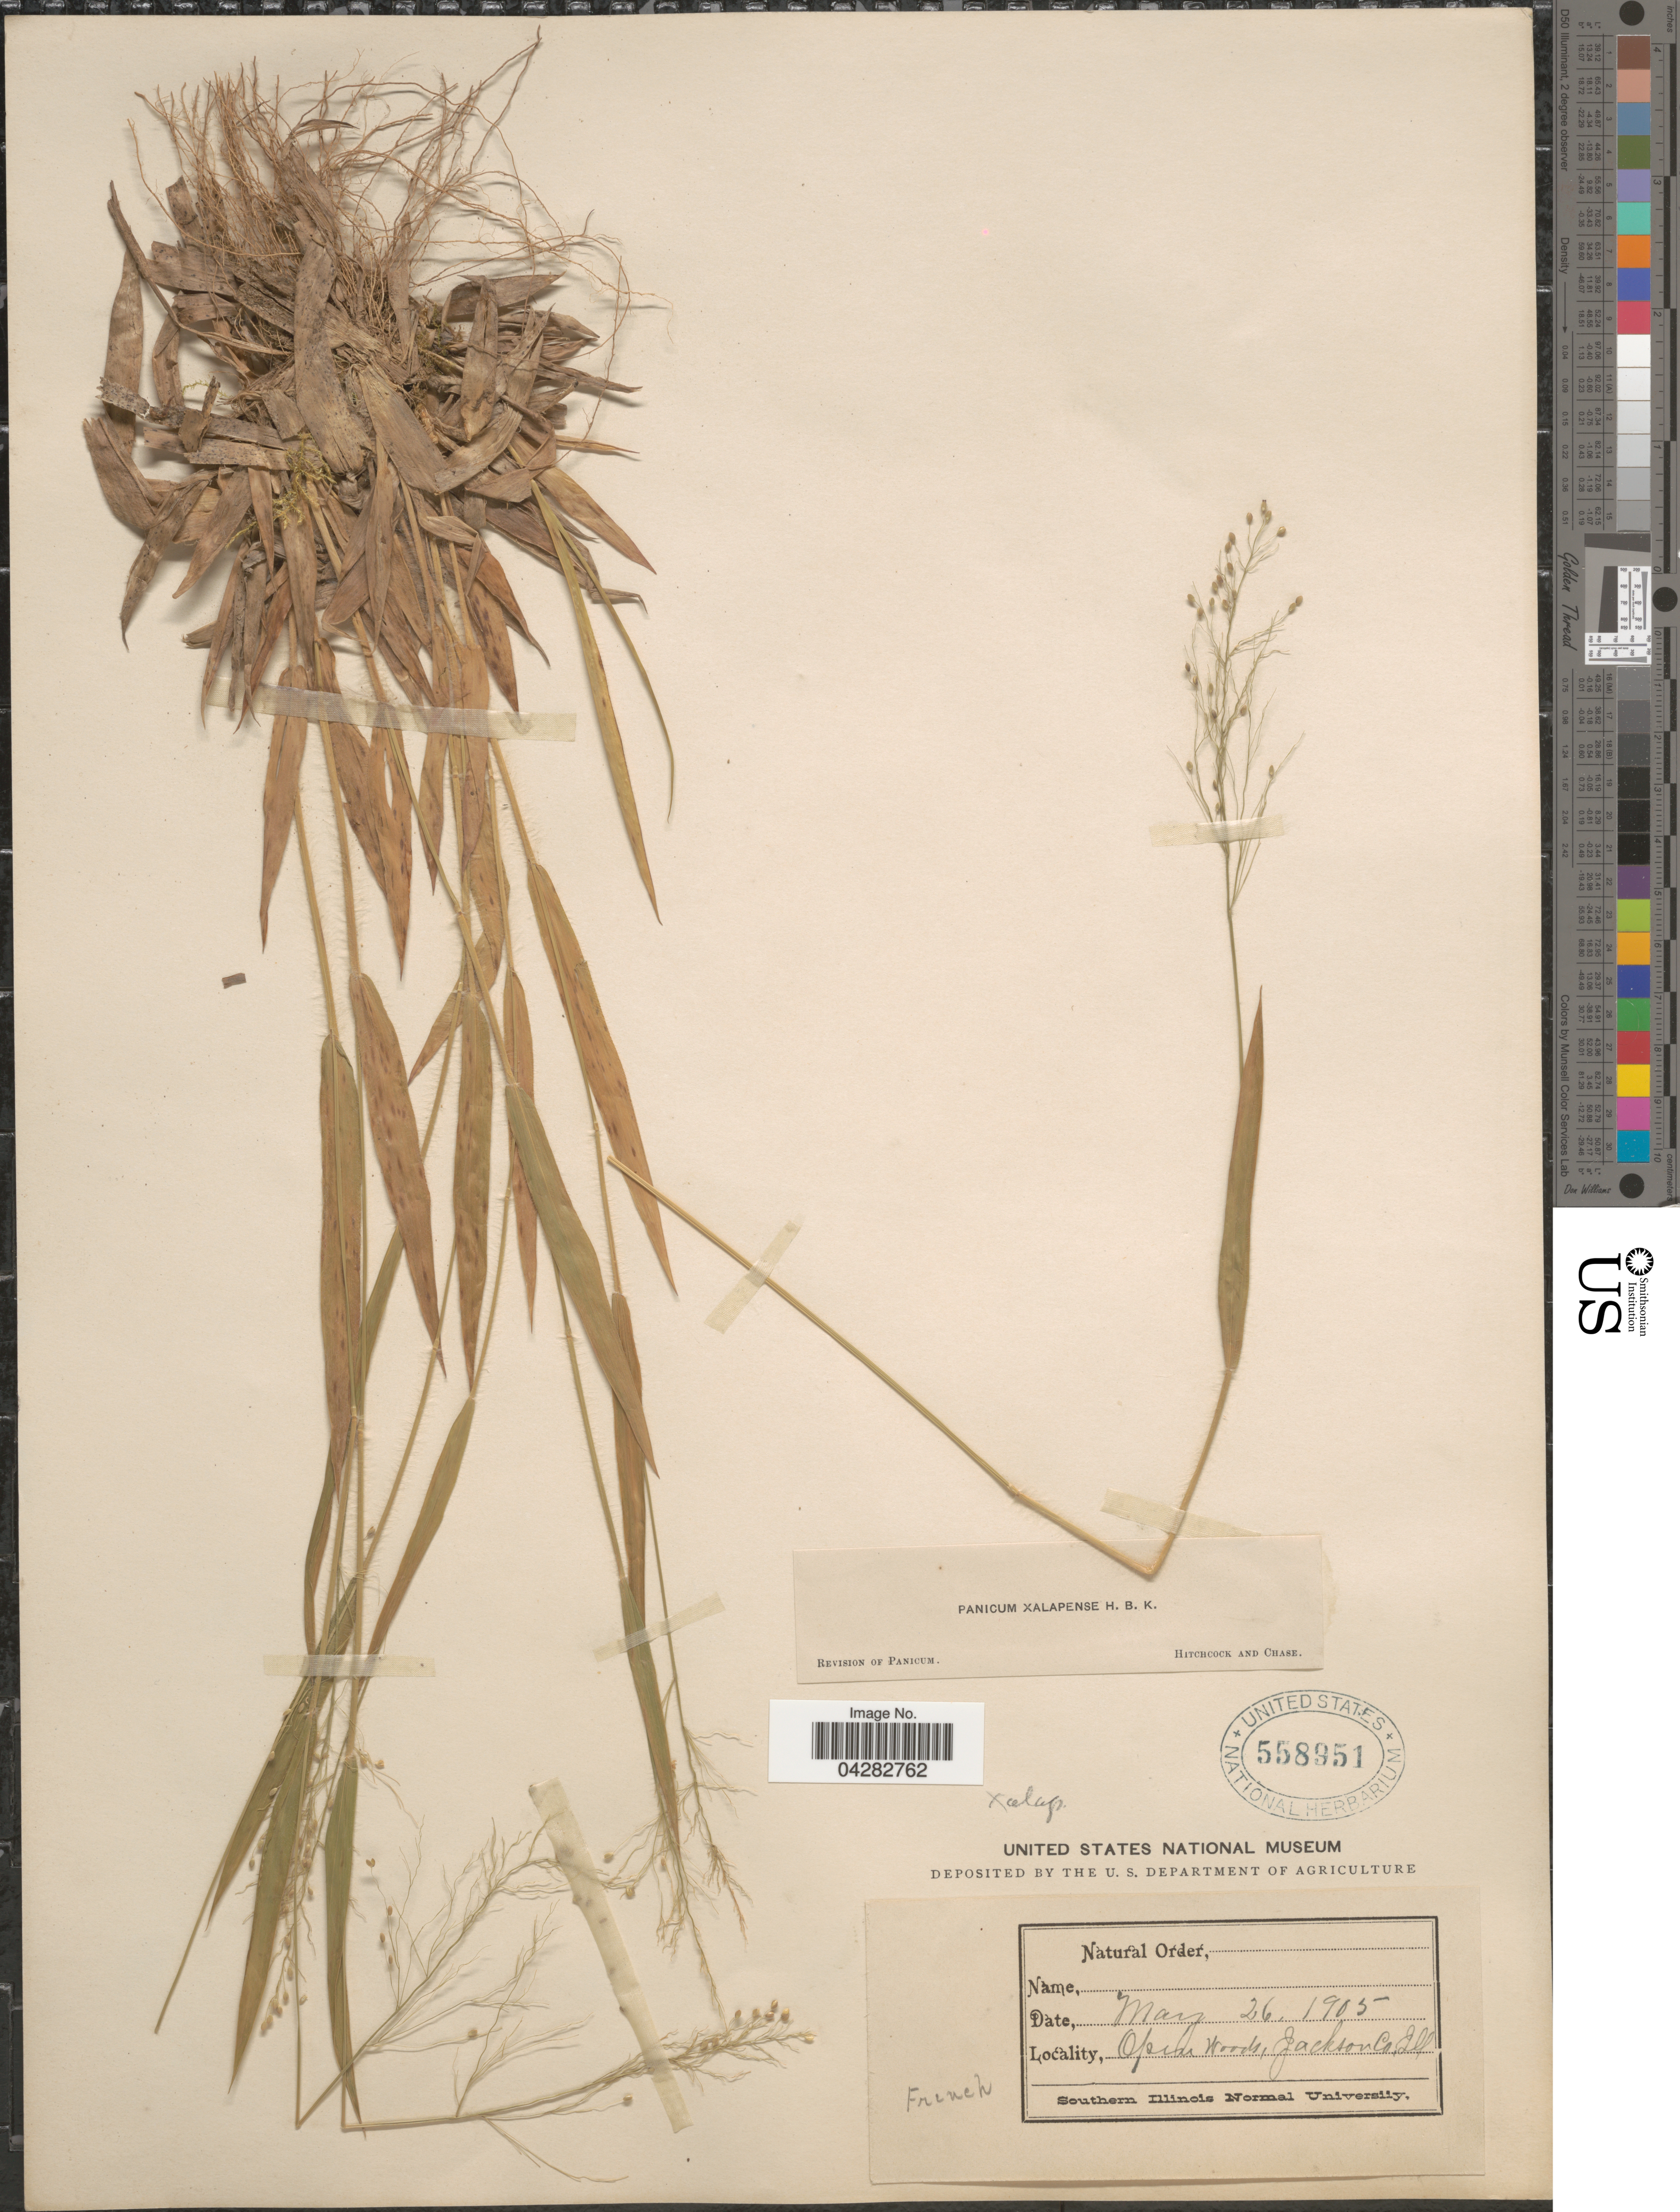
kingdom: Plantae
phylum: Tracheophyta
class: Liliopsida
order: Poales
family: Poaceae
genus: Dichanthelium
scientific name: Dichanthelium laxiflorum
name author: (Lam.) Gould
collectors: French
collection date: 1905-05-26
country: United States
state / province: Illinois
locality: Open Woods, Jackson Co. Southern Illinois Normal University [unsure placement].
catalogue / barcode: US 558951